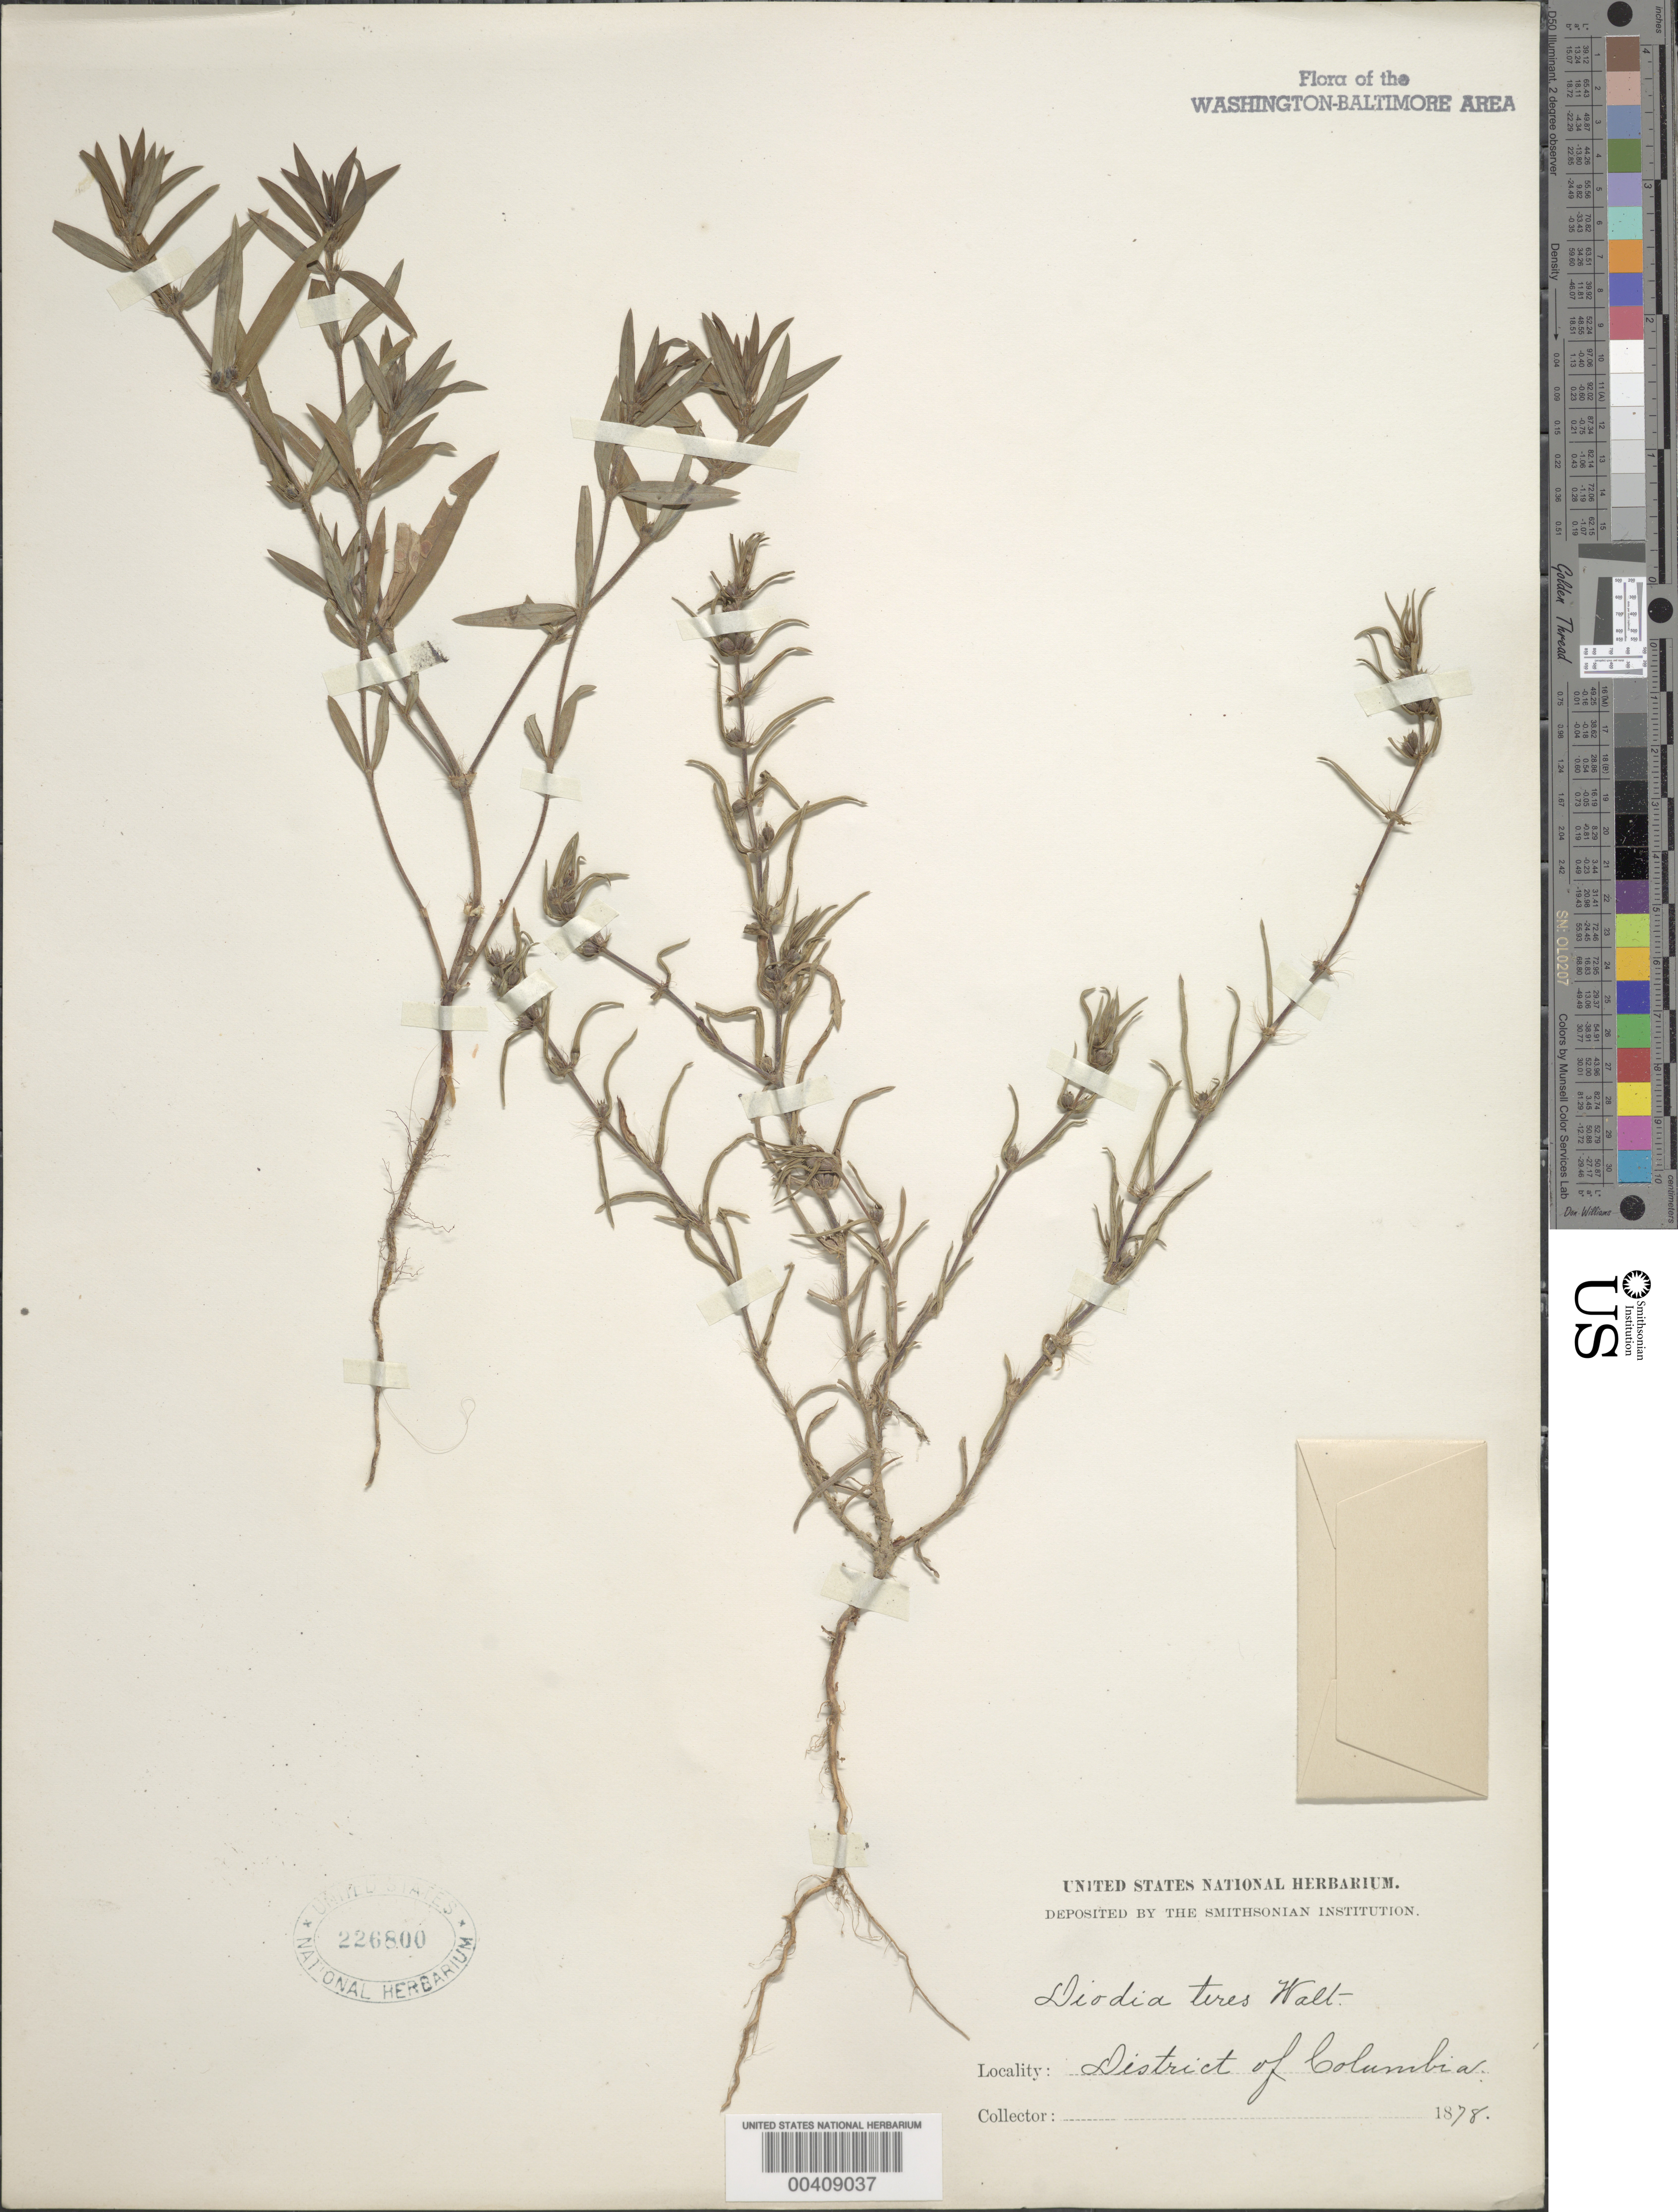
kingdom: Plantae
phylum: Tracheophyta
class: Magnoliopsida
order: Gentianales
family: Rubiaceae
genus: Diodia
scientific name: Diodia teres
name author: Walter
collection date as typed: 1878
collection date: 1878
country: United States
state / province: District of Columbia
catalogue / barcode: US 226800